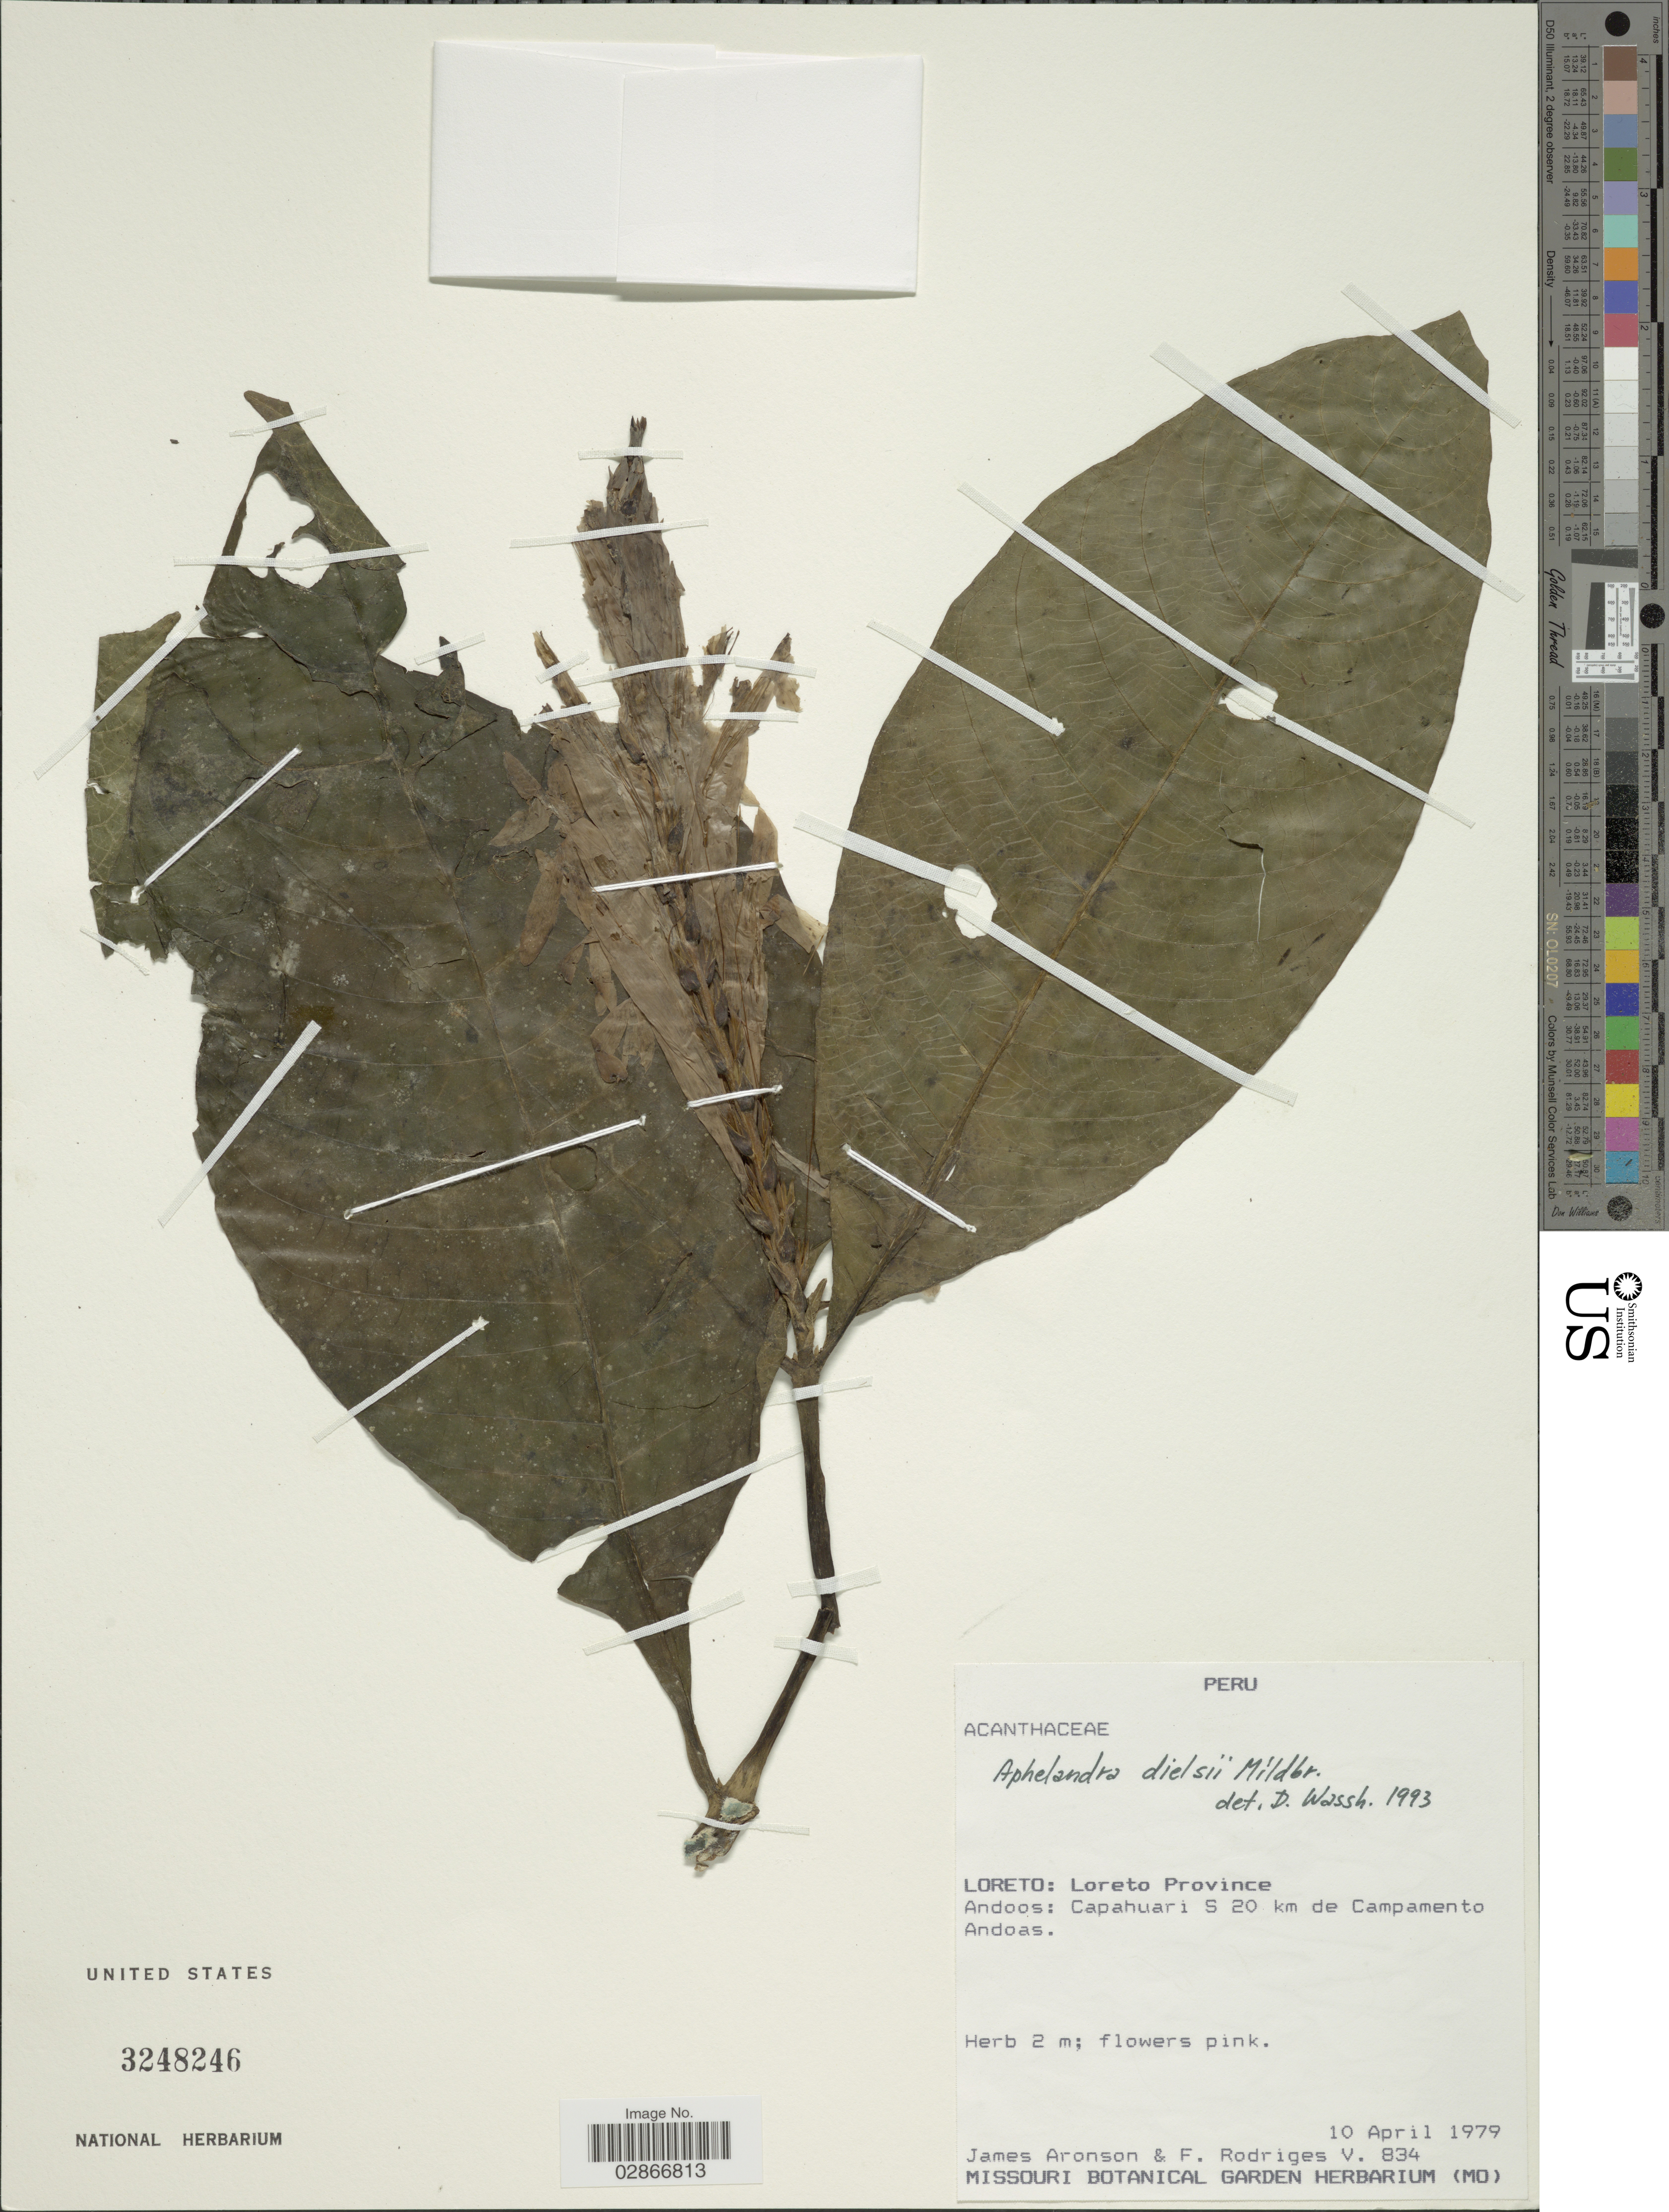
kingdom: Plantae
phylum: Tracheophyta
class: Magnoliopsida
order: Lamiales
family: Acanthaceae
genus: Aphelandra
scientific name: Aphelandra dielsii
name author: Mildbr.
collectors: J. Aronson & F. Rodriges V.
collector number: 834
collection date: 1979-04-10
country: Peru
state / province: Loreto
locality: Loreto Province, Andoos: Capahuari S 20 km de Campamento Andoas.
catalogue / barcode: US 3248246